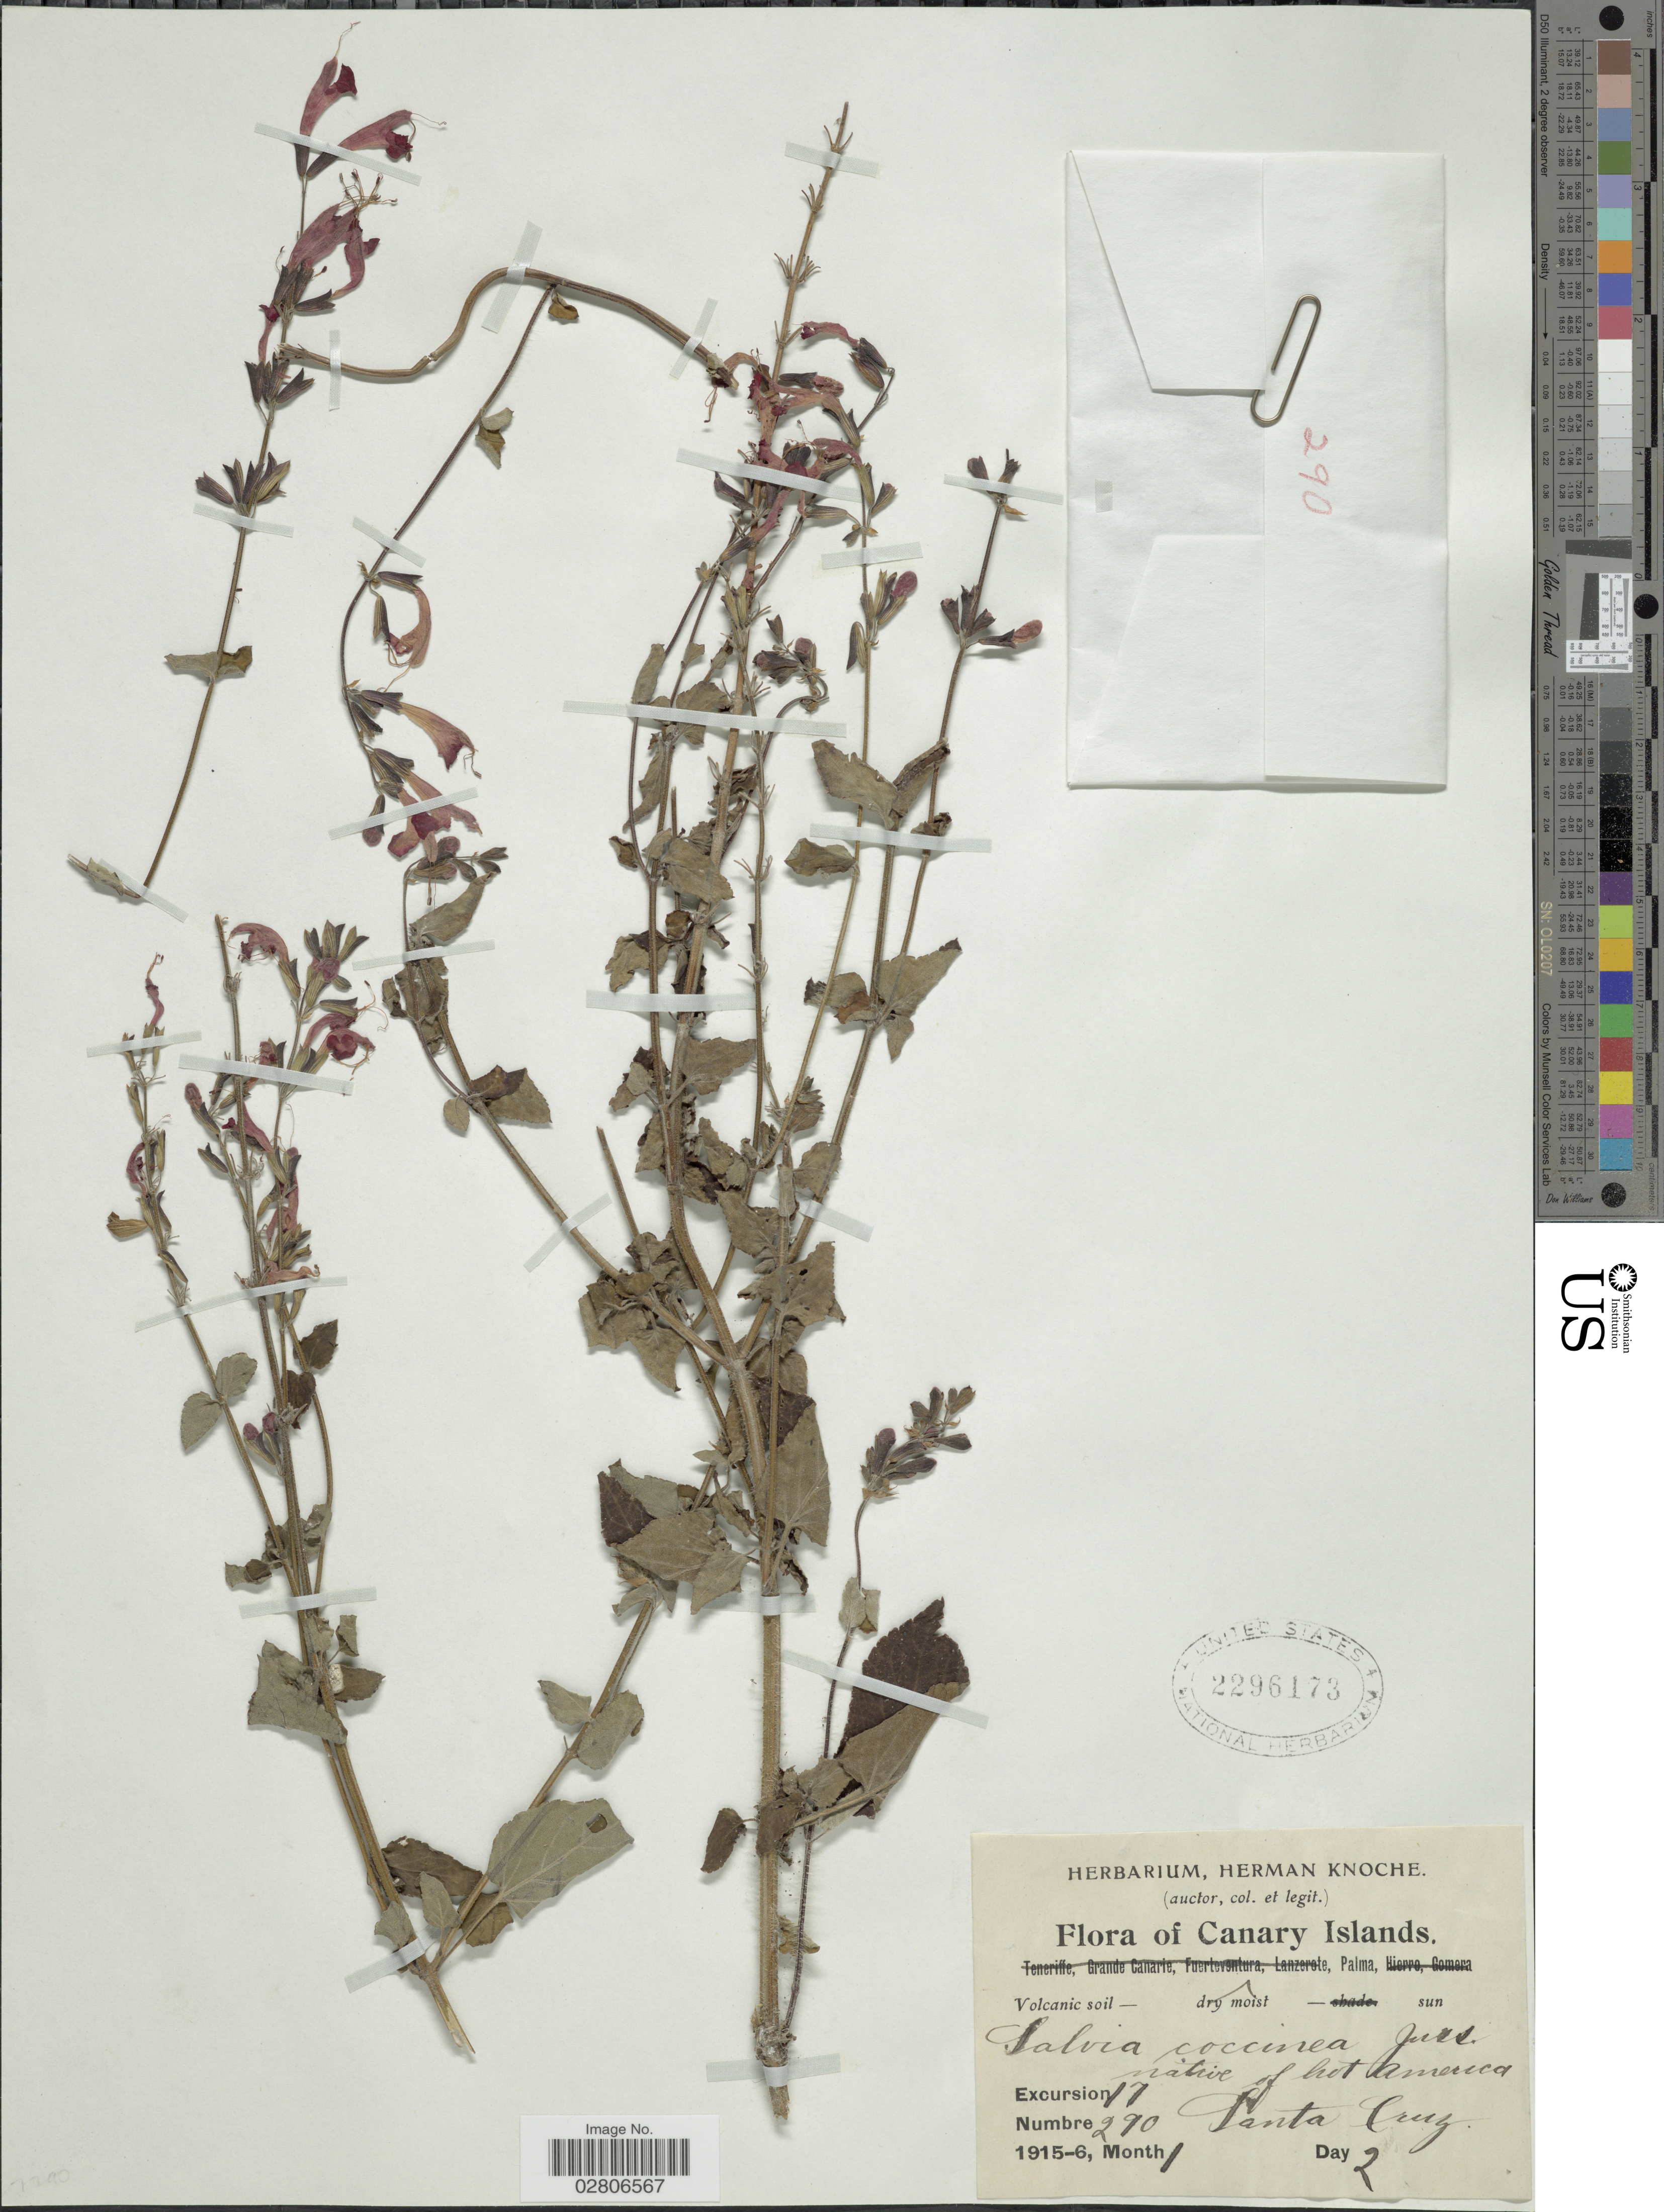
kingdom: Plantae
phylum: Tracheophyta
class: Magnoliopsida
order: Lamiales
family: Lamiaceae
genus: Salvia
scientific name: Salvia coccinea 'Naples Lavender'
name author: L. f. ex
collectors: ex herb. Herman Knoche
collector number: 290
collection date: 1915-01-02/1916-01-02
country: Spain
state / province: Canarias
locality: Canary Islands, Palma, Santa Cruz.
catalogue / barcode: US 2296173